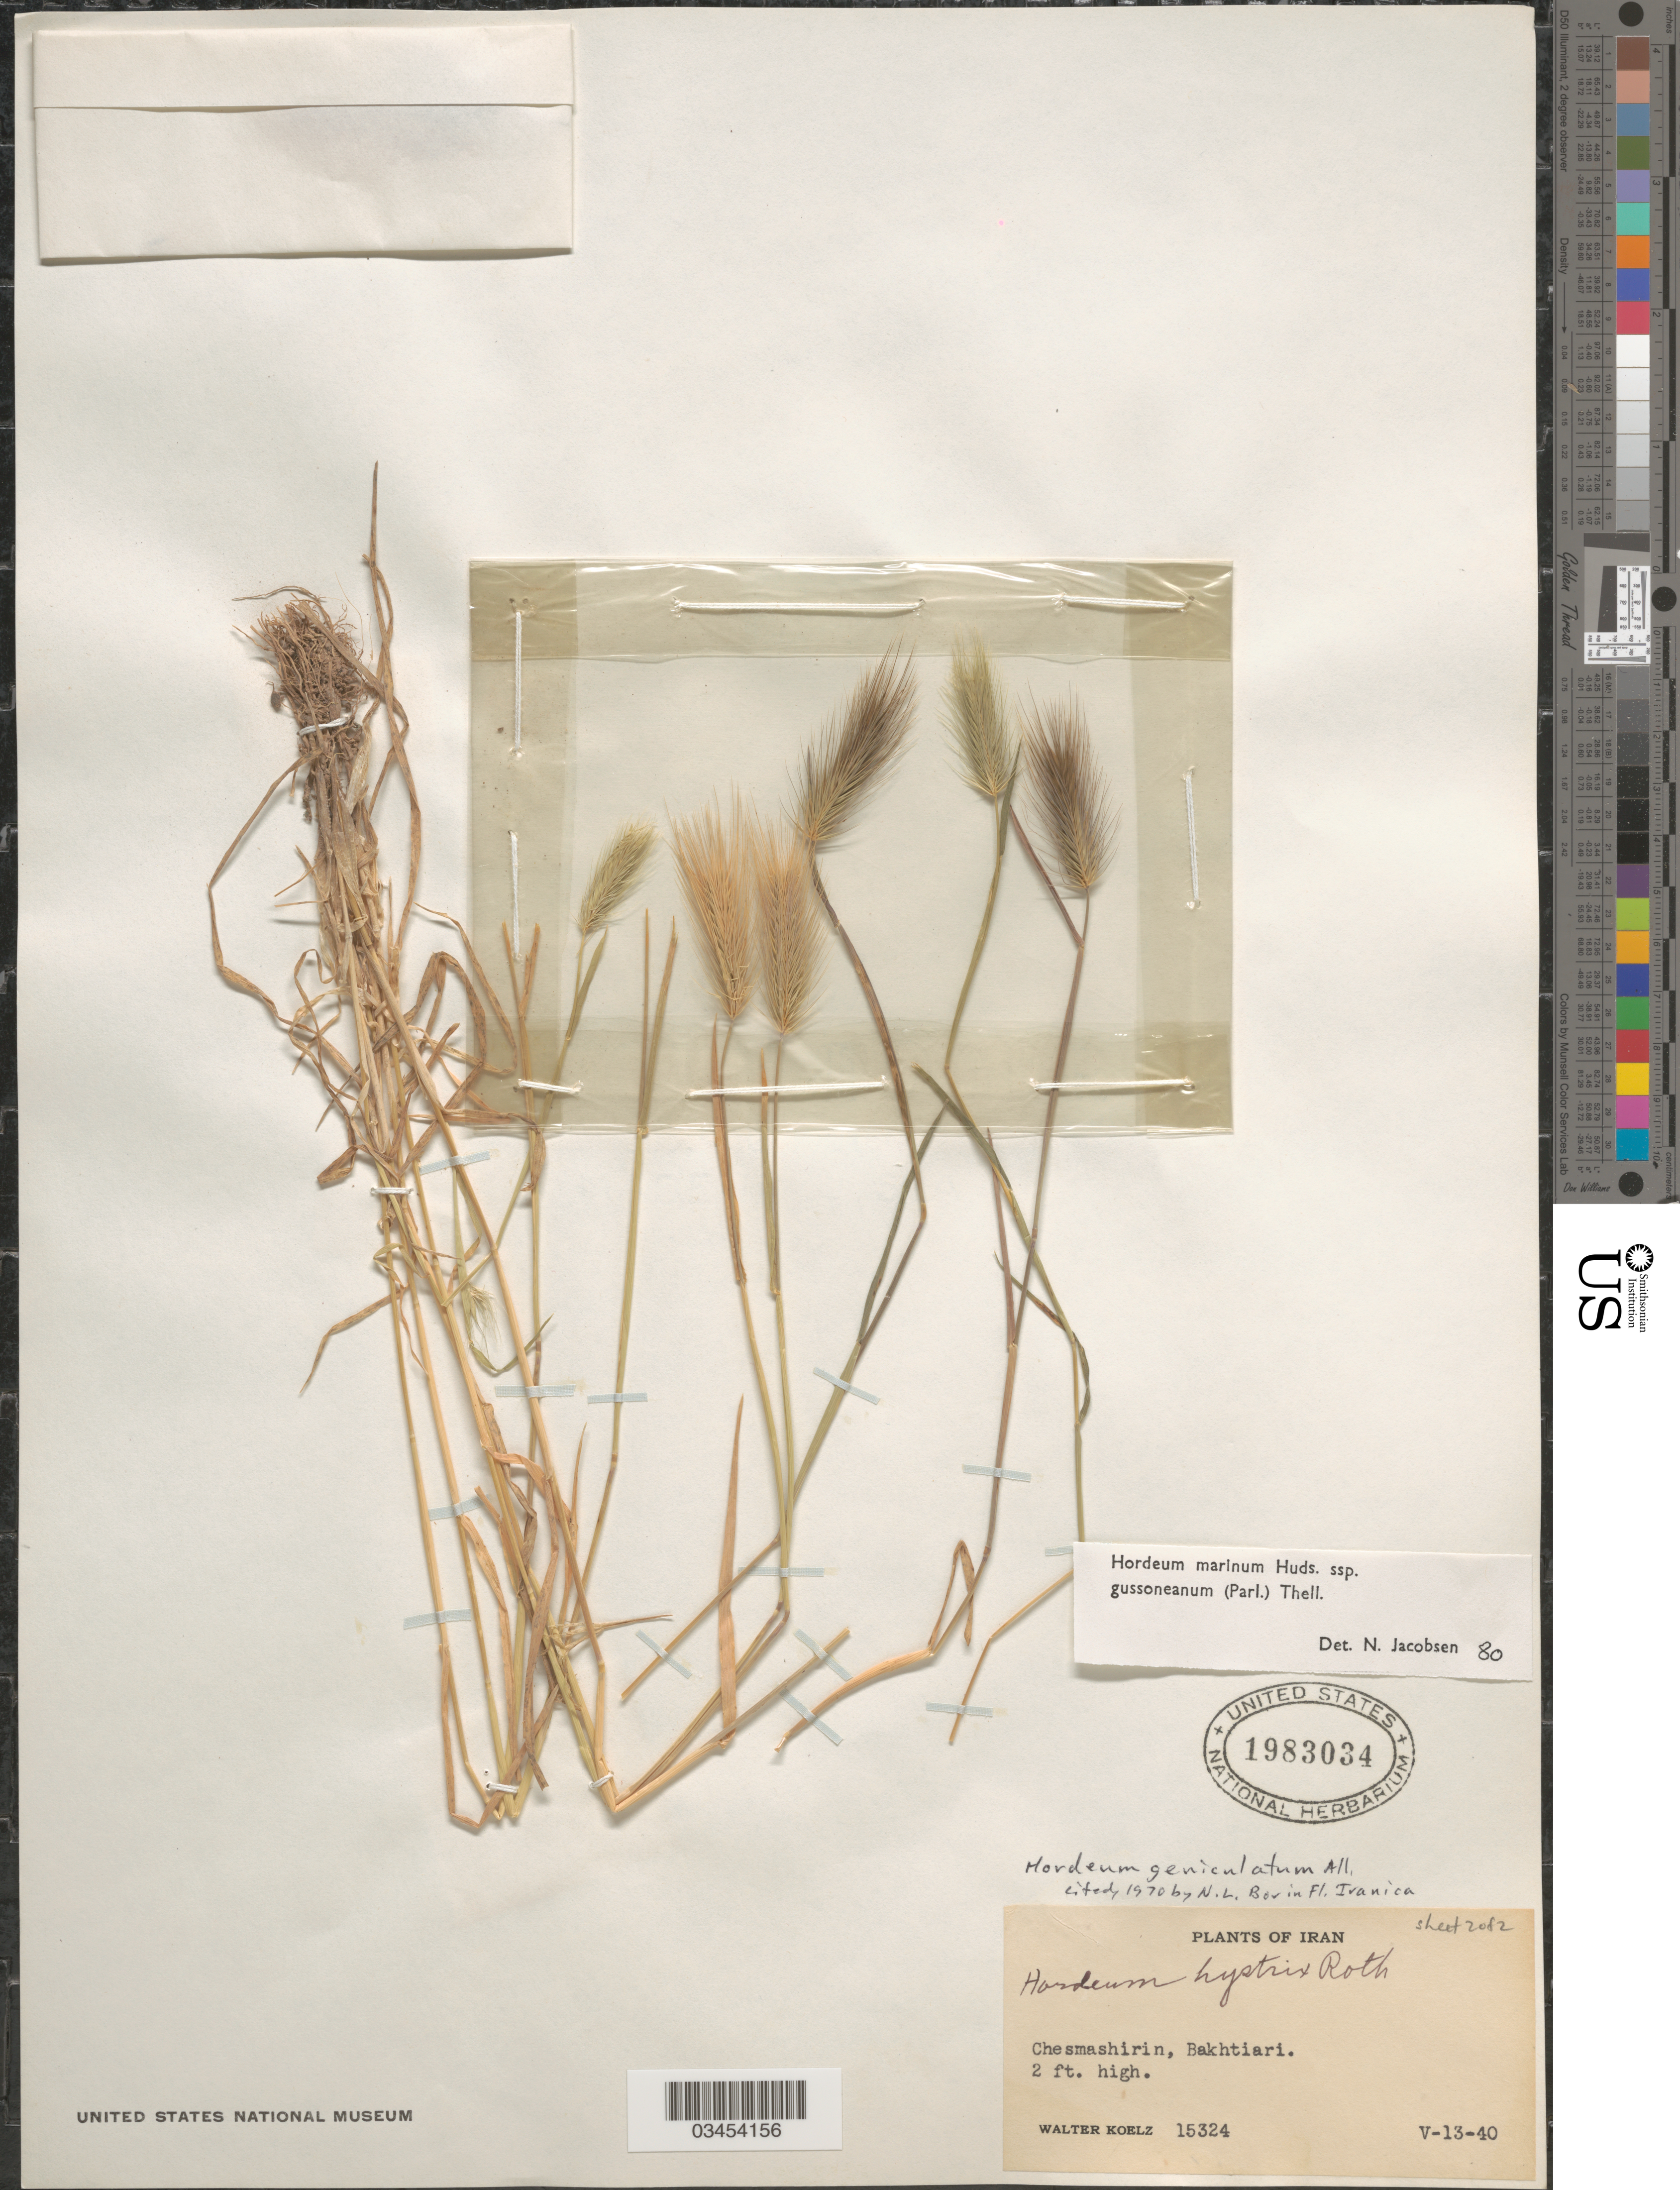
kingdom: Plantae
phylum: Tracheophyta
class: Liliopsida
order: Poales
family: Poaceae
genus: Hordeum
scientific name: Hordeum marinum subsp. gussoneanum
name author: (Parl.) Thell.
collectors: W. N. Koelz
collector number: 15324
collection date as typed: Transcribed d/m/y: 13/5/40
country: Iran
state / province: Chahar Mahaal and Bakhtiari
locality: Chesmashirin, Bakhtiari.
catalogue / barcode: US 1983034